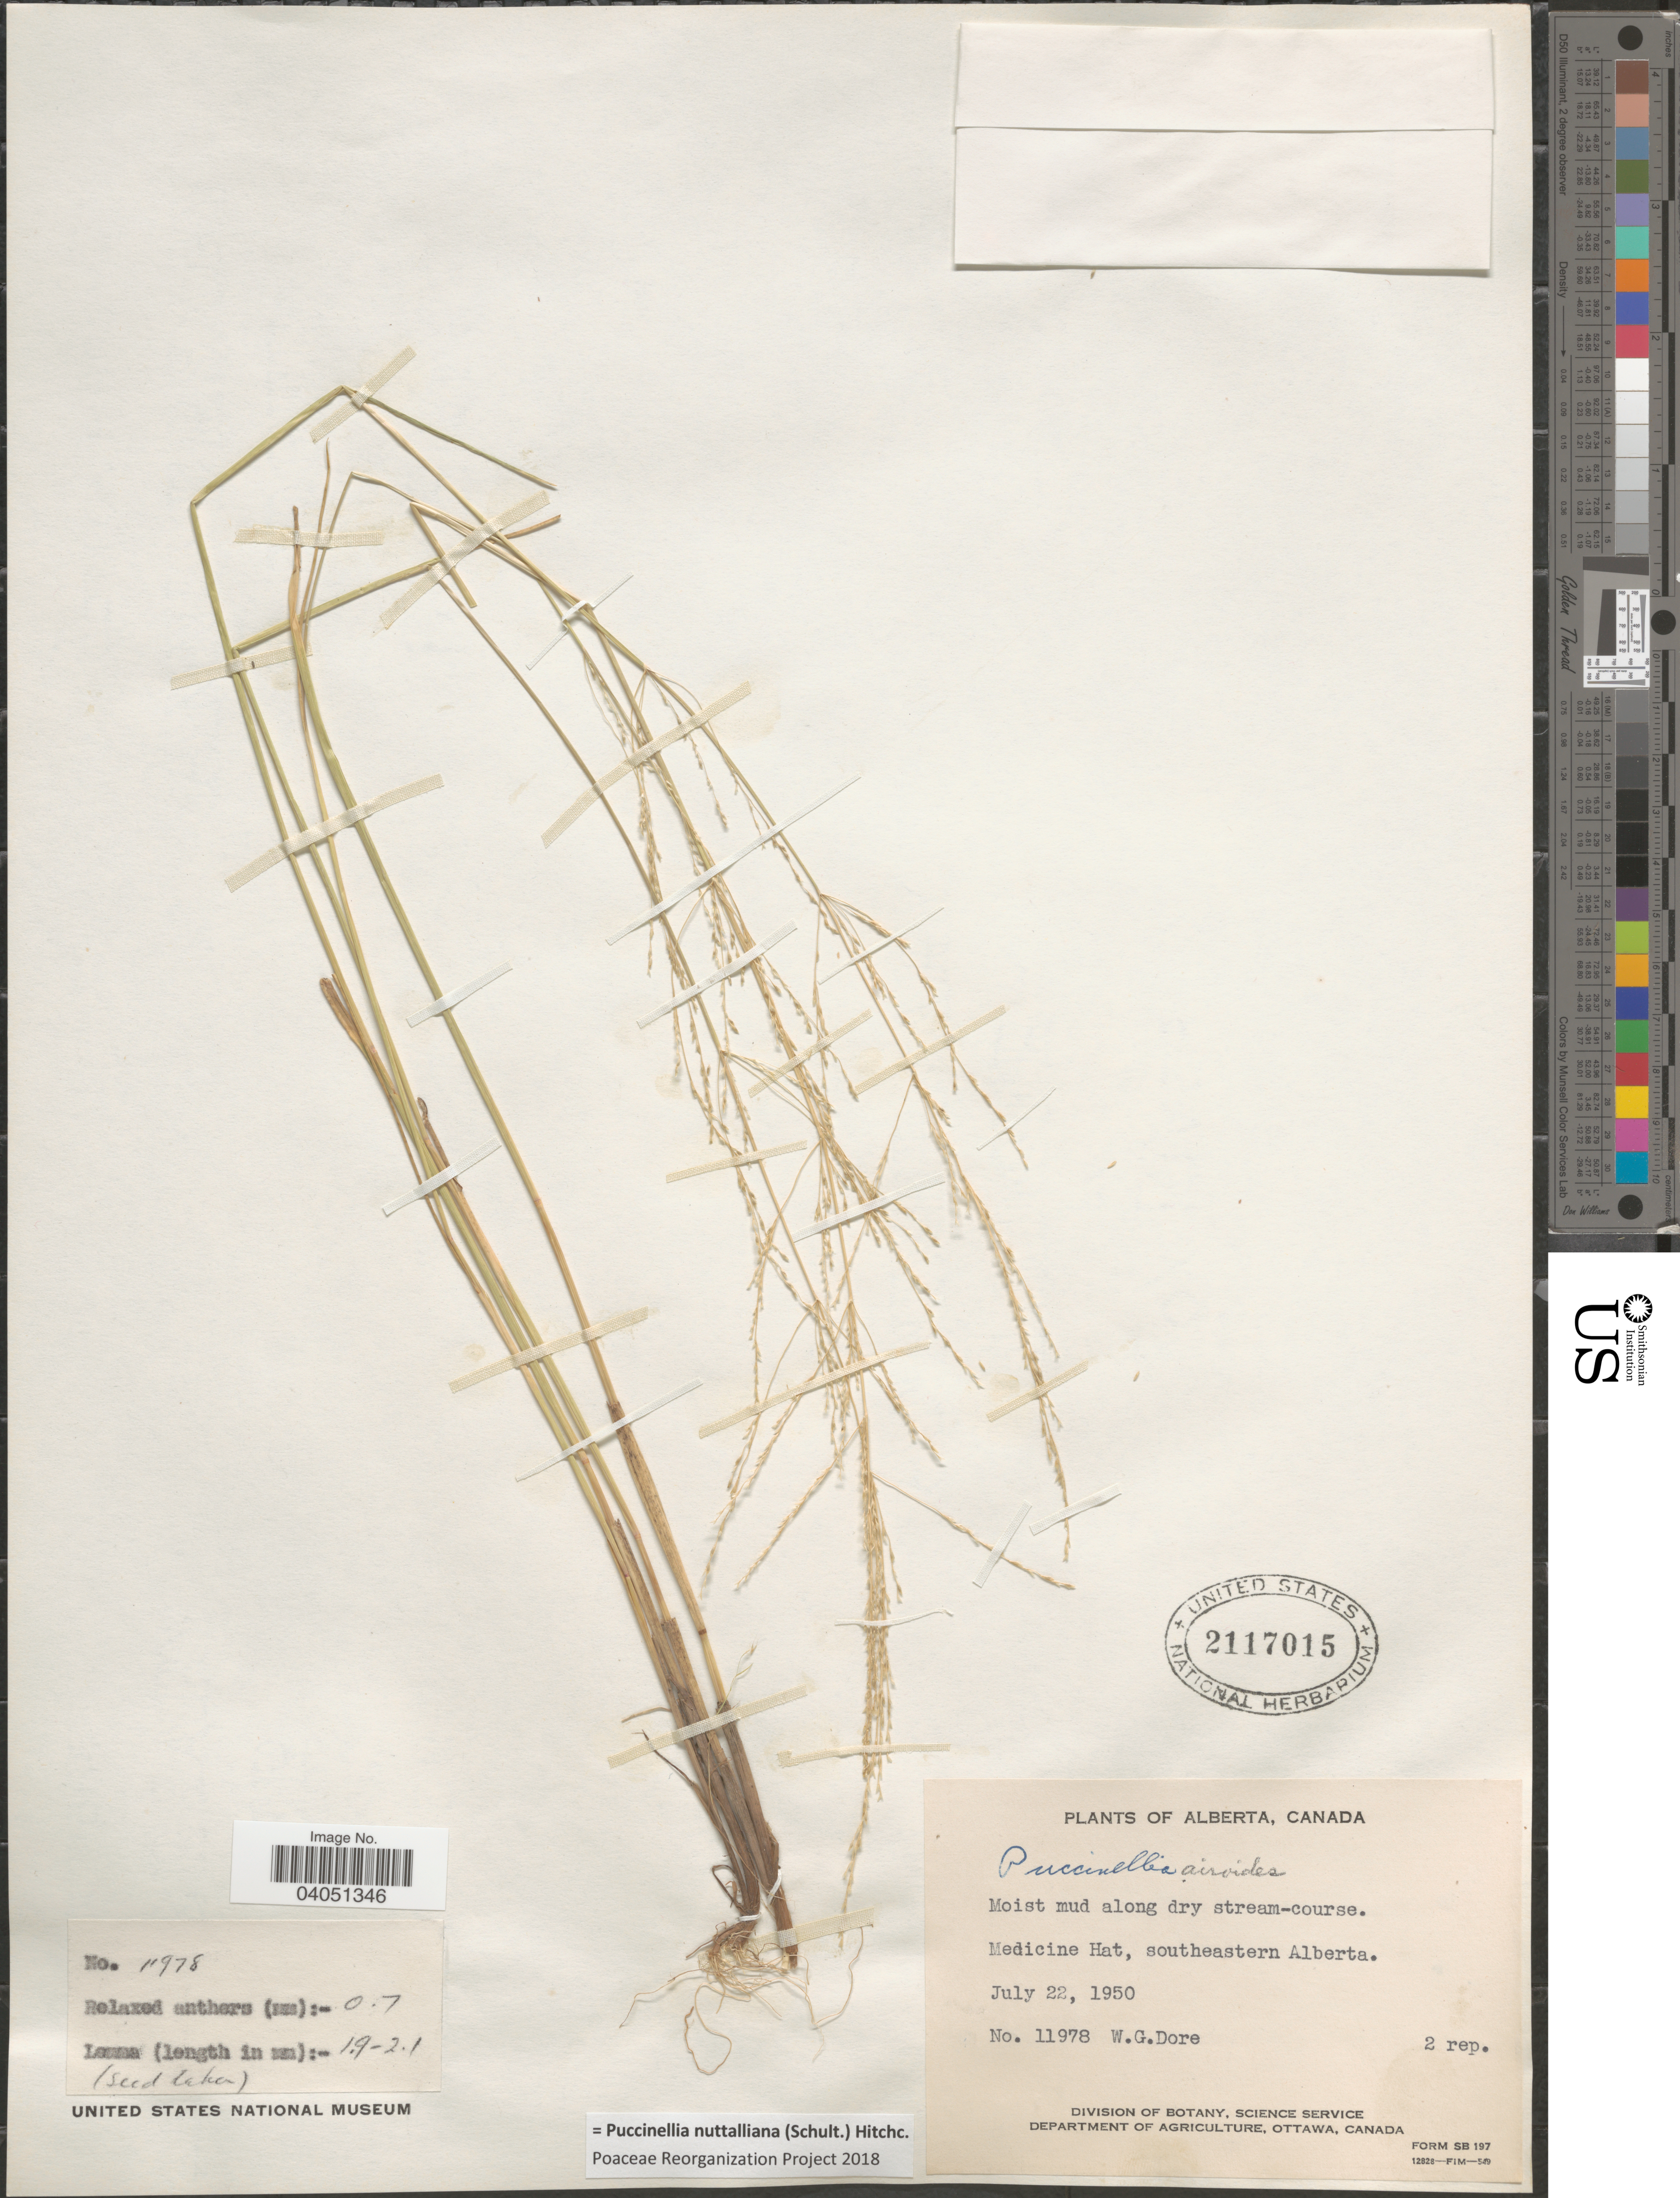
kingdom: Plantae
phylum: Tracheophyta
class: Liliopsida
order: Poales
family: Poaceae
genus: Puccinellia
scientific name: Puccinellia nuttalliana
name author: (Schult.) Hitchc.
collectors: W. Dore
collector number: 11978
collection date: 1950-07-22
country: Canada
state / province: Alberta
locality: Medicine Hat, southeastern Alberta.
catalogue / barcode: US 2117015